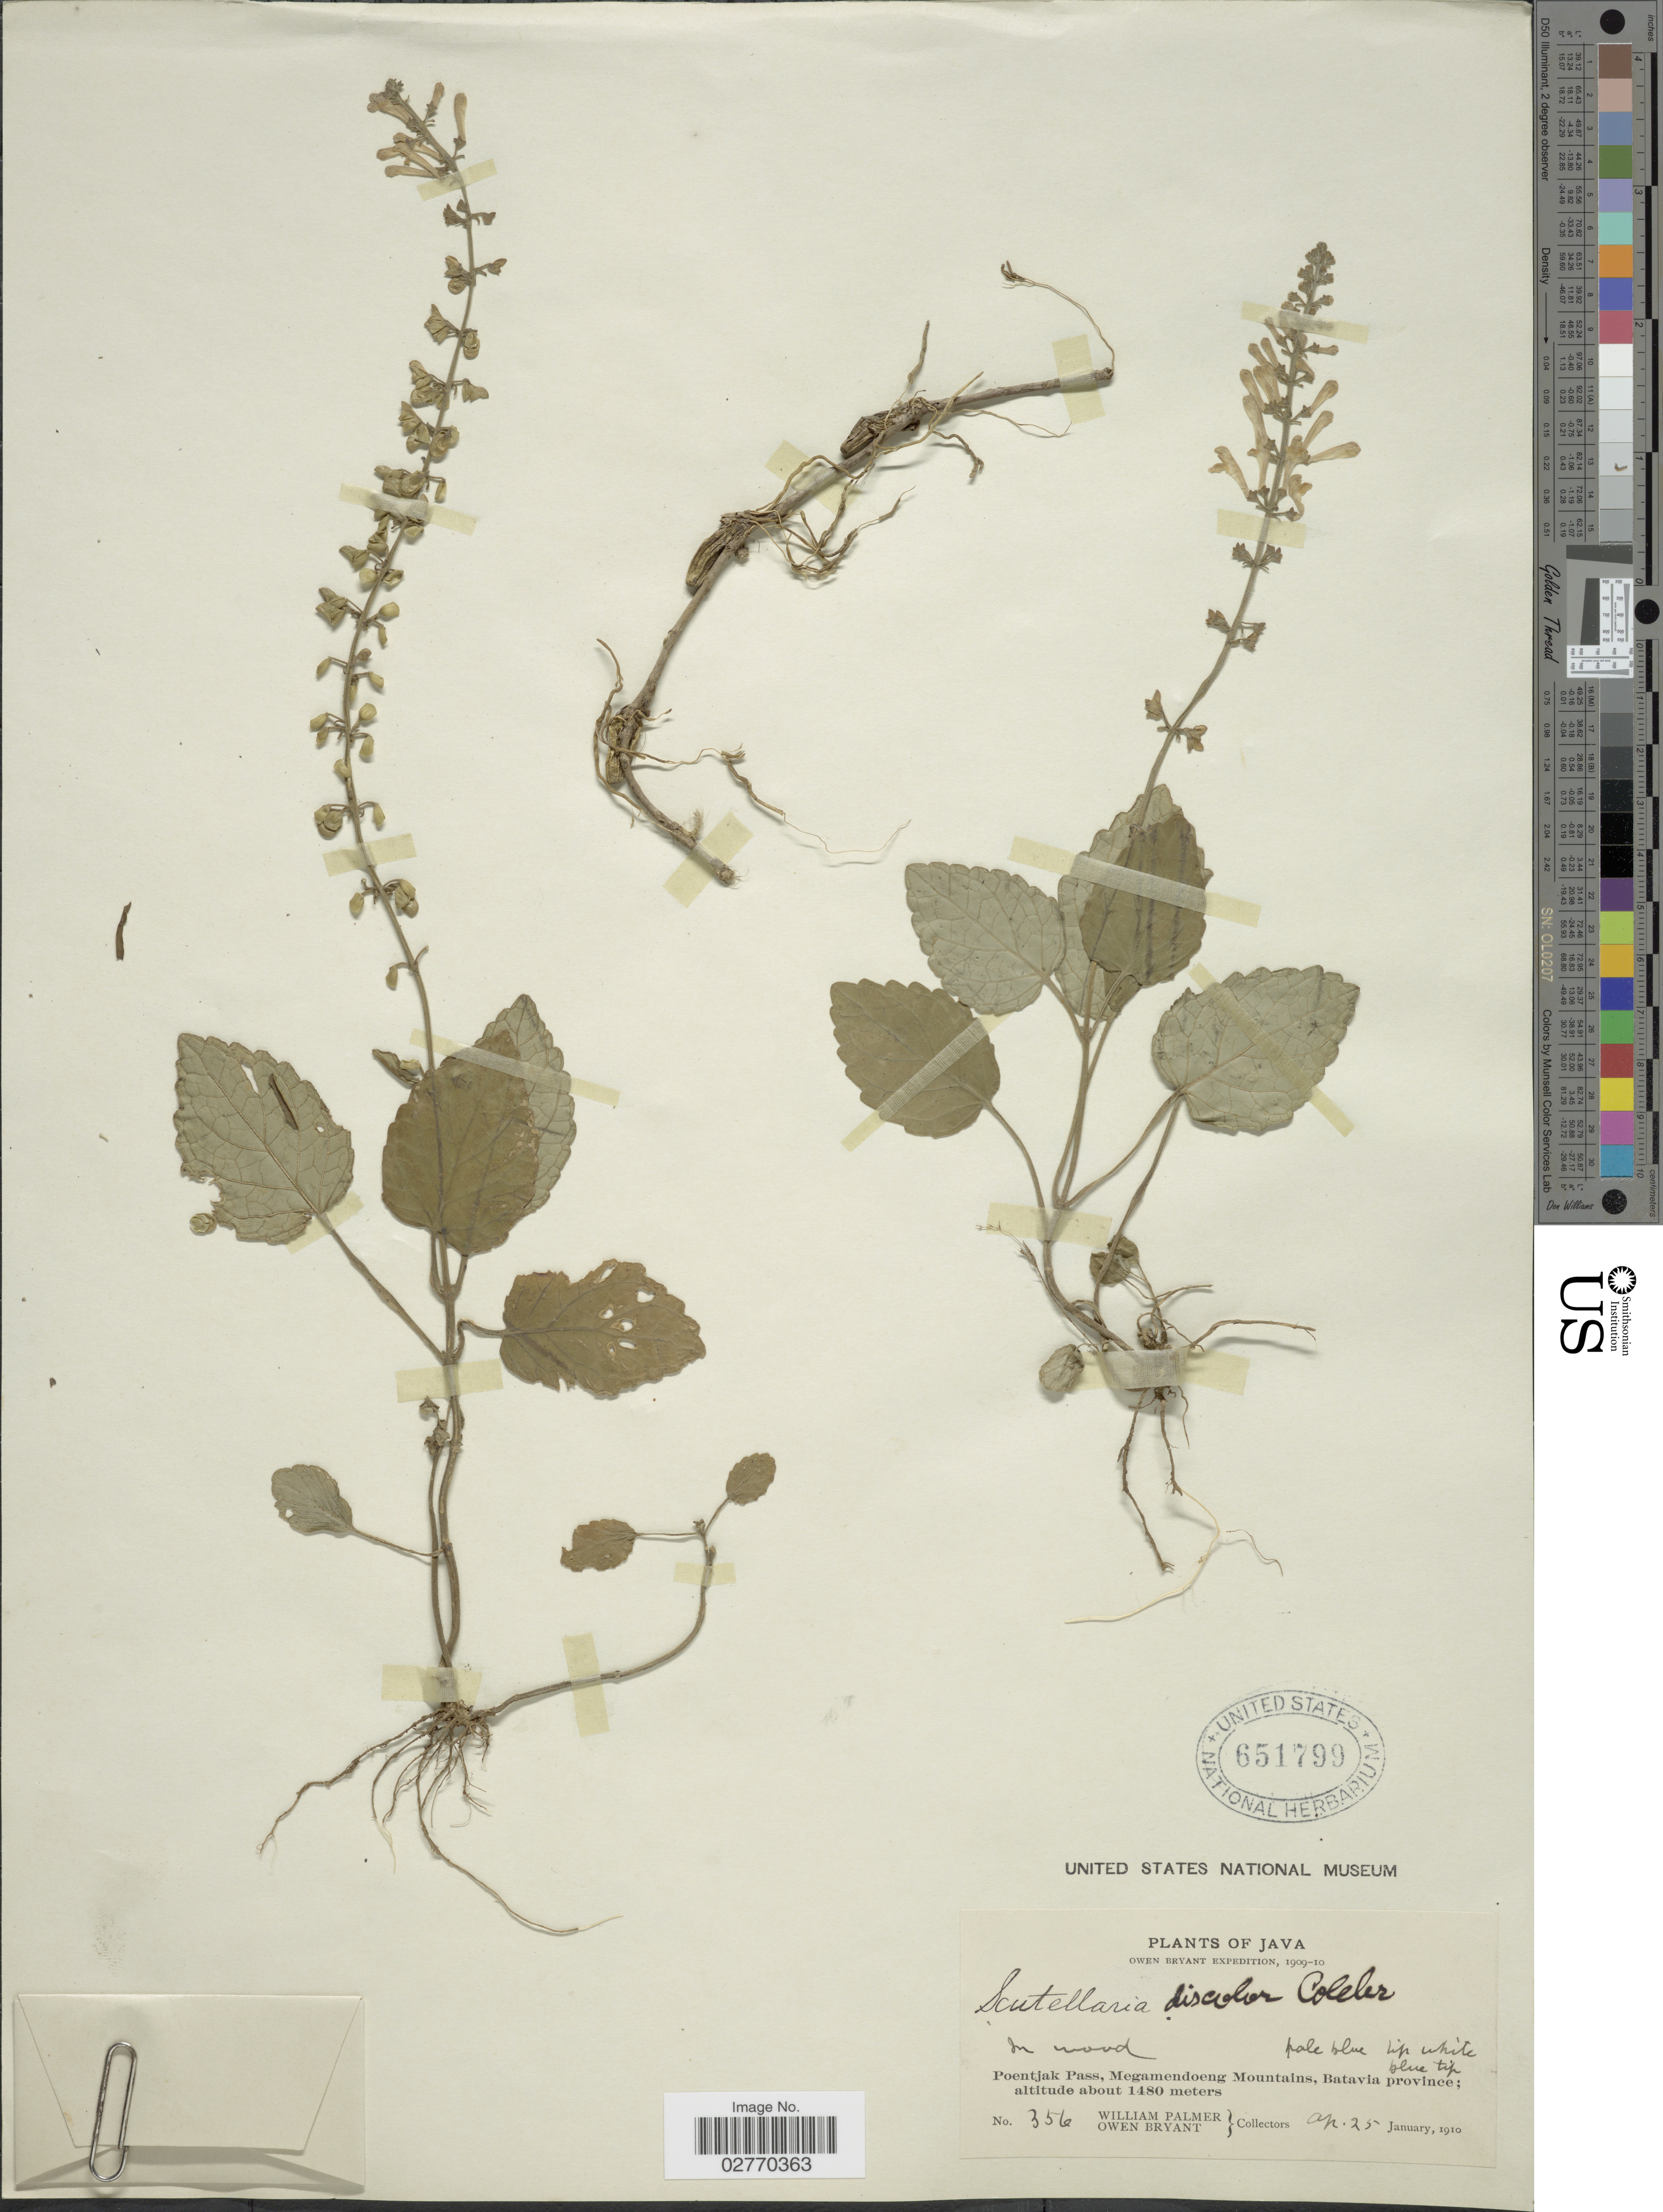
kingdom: Plantae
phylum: Tracheophyta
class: Magnoliopsida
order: Lamiales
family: Lamiaceae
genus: Scutellaria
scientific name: Scutellaria discolor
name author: Colebr.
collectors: W. Palmer & O. Bryant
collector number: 356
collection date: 1910-01-25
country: Indonesia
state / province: Java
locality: Poentjak Pass, Megamendoeng Mountains, Batavia province.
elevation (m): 1480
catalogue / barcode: US 651799